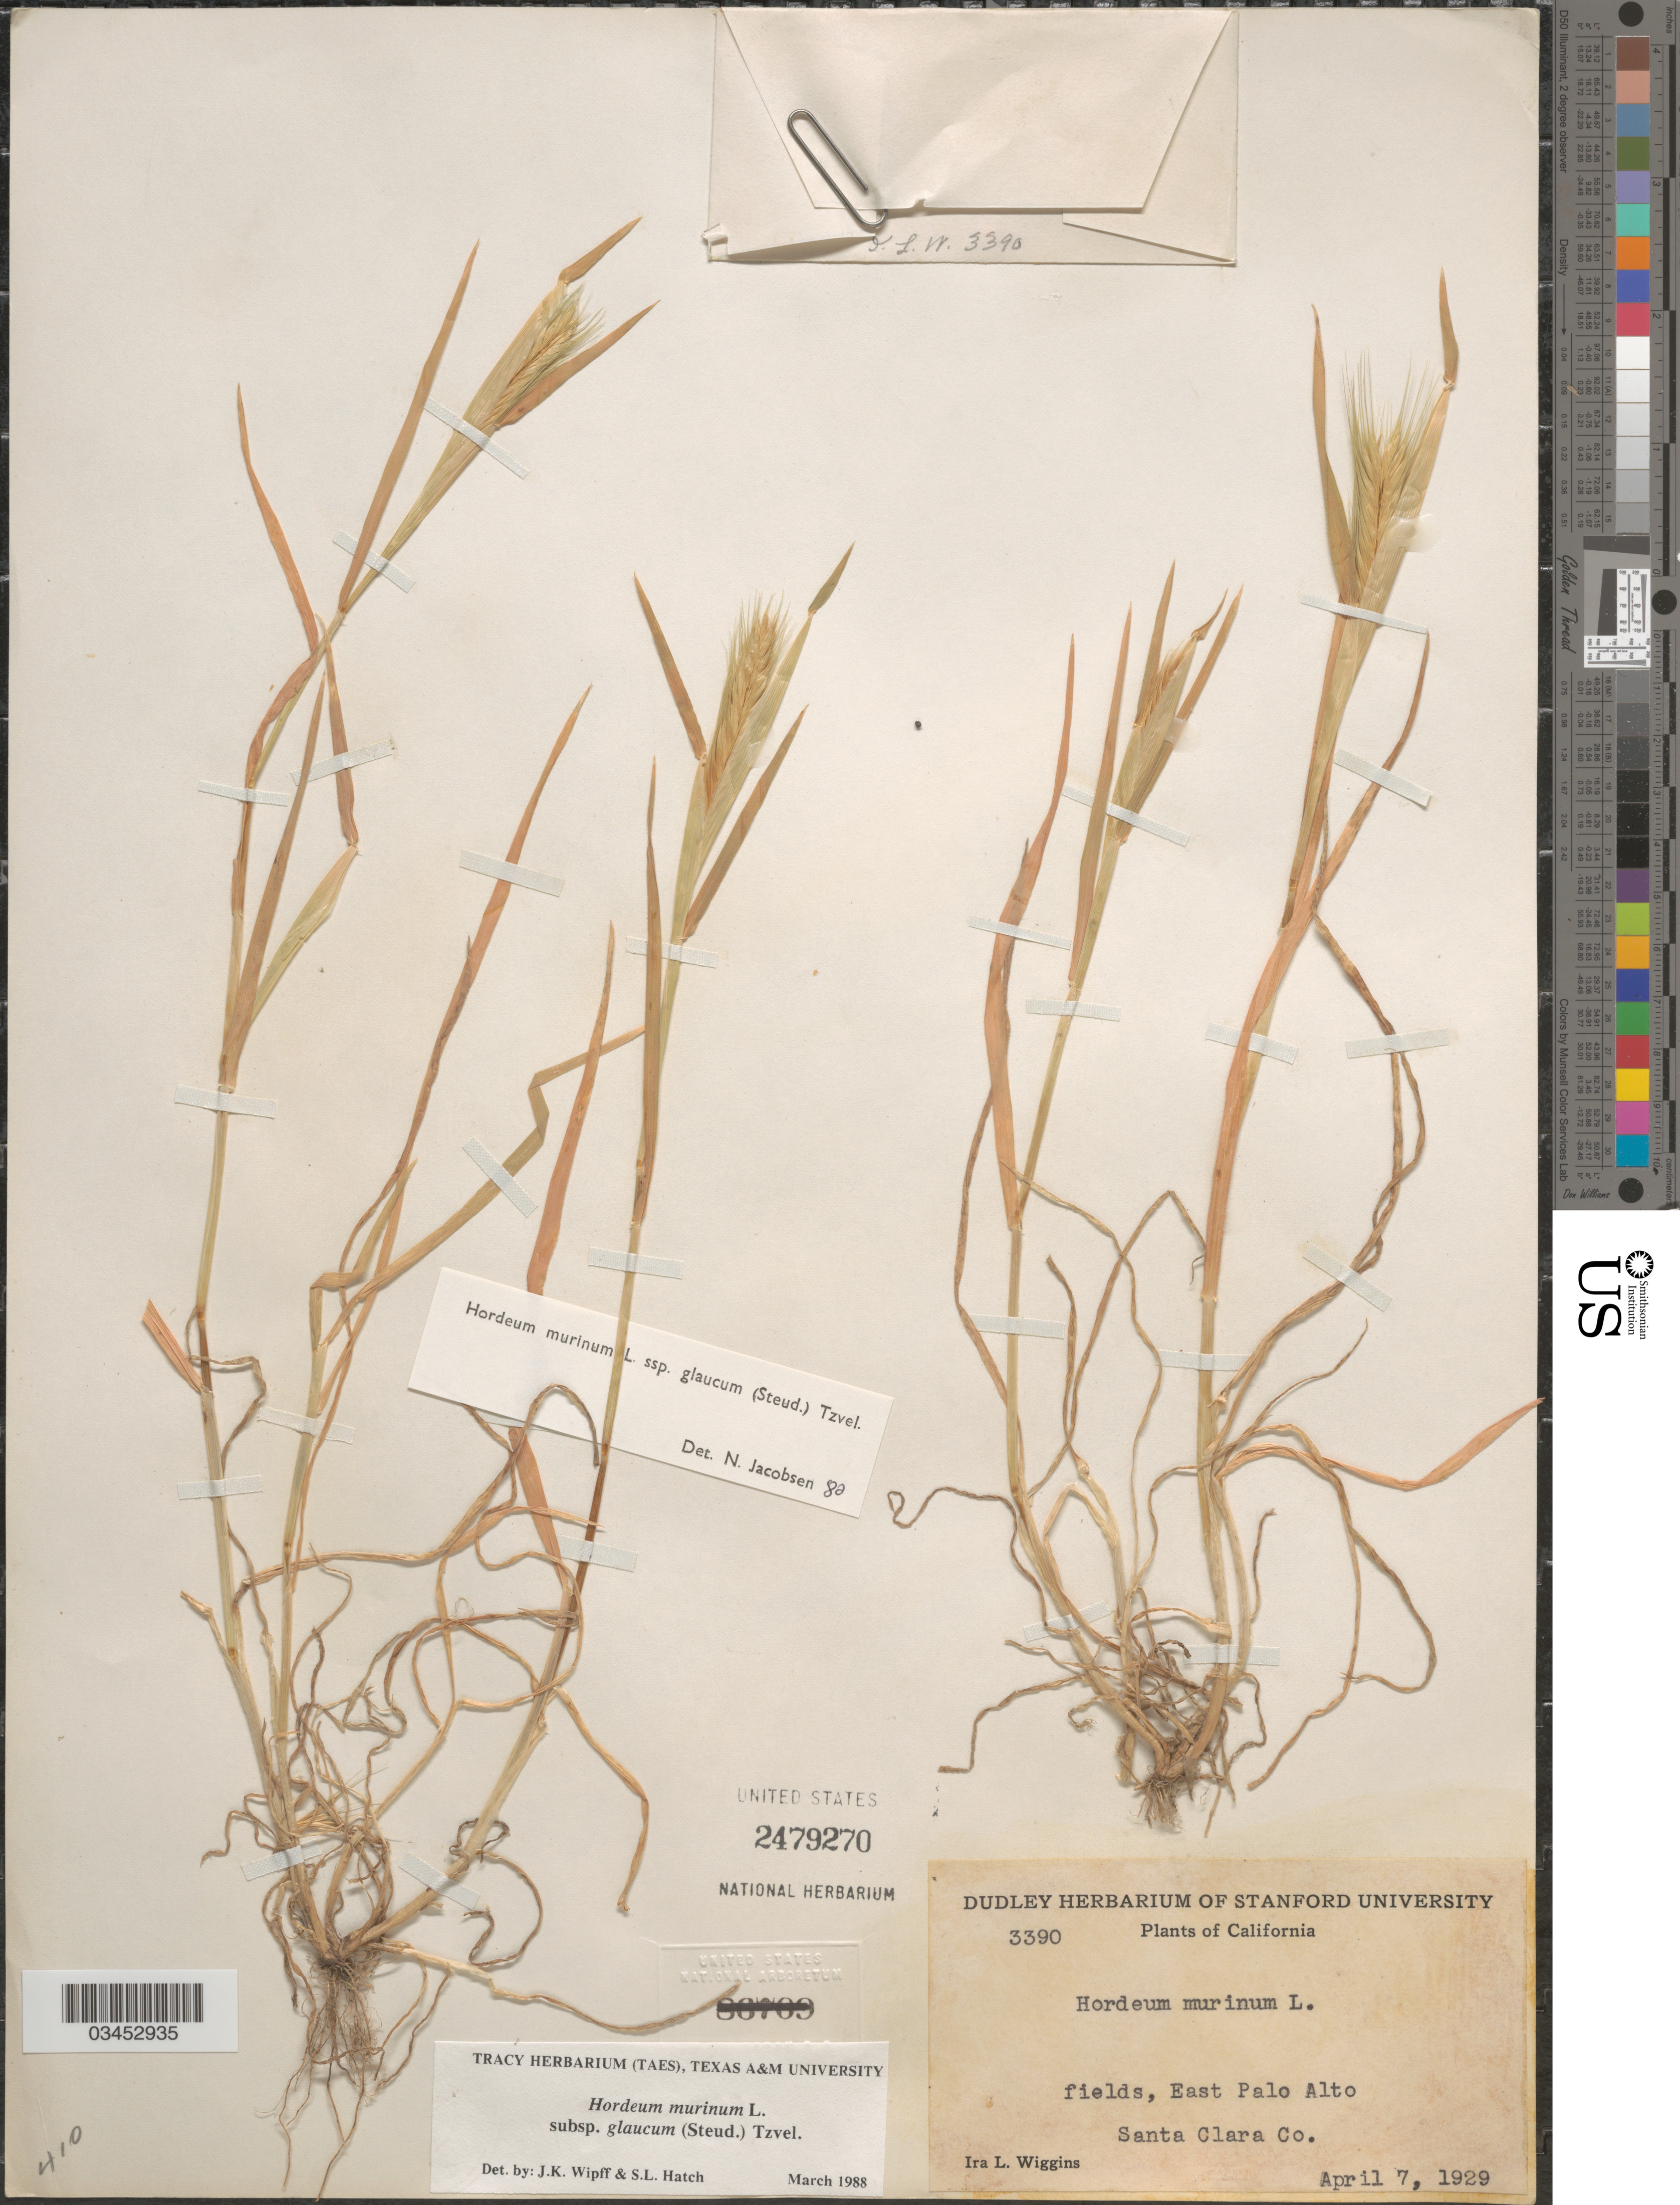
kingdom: Plantae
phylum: Tracheophyta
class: Liliopsida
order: Poales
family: Poaceae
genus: Hordeum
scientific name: Hordeum murinum subsp. glaucum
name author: (Steud.) Tzvelev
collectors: I. L. Wiggins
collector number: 3390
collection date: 1929-04-07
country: United States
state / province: California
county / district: Santa Clara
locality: Fields, East Palo Alto. Santa Clara Co.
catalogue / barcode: US 2479270